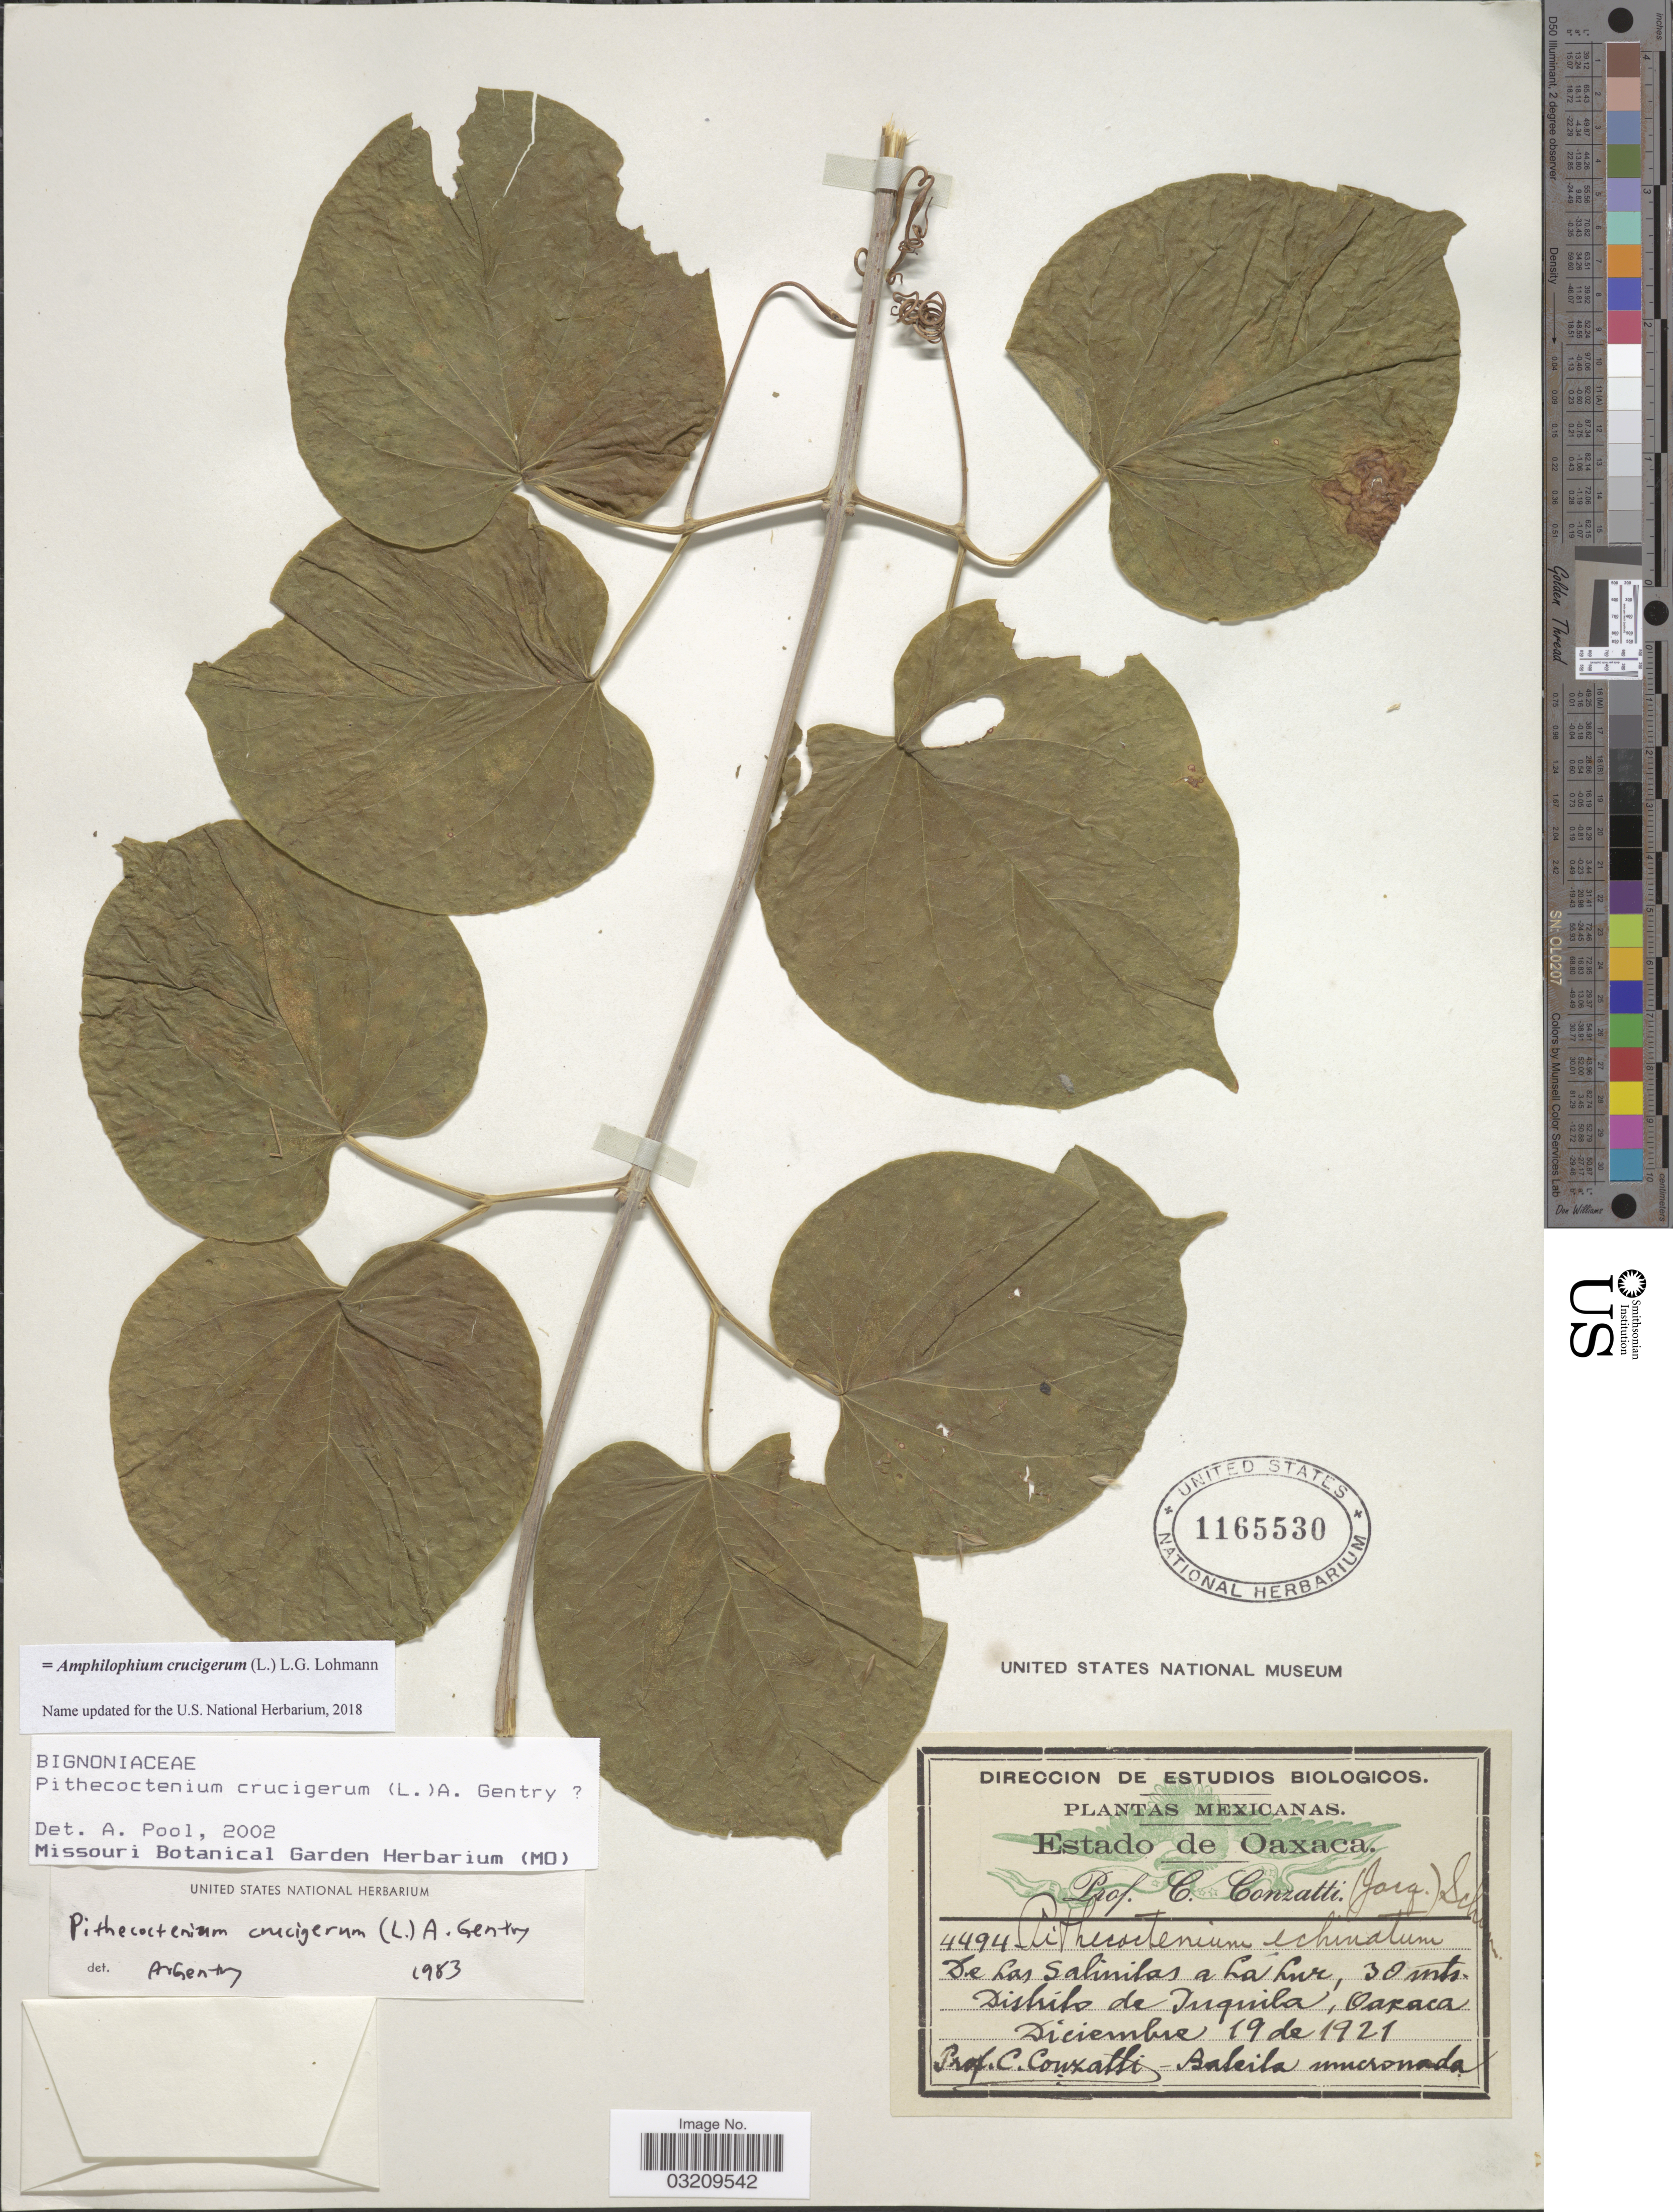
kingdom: Plantae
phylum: Tracheophyta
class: Magnoliopsida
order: Lamiales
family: Bignoniaceae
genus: Amphilophium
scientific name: Amphilophium crucigerum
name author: (L.) L.G. Lohmann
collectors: C. Conzatti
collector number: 4494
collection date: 1921-12-19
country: Mexico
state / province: Oaxaca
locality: De Las Salinilas a La Lur. Distrito de Juquila.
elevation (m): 30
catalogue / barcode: US 1165530